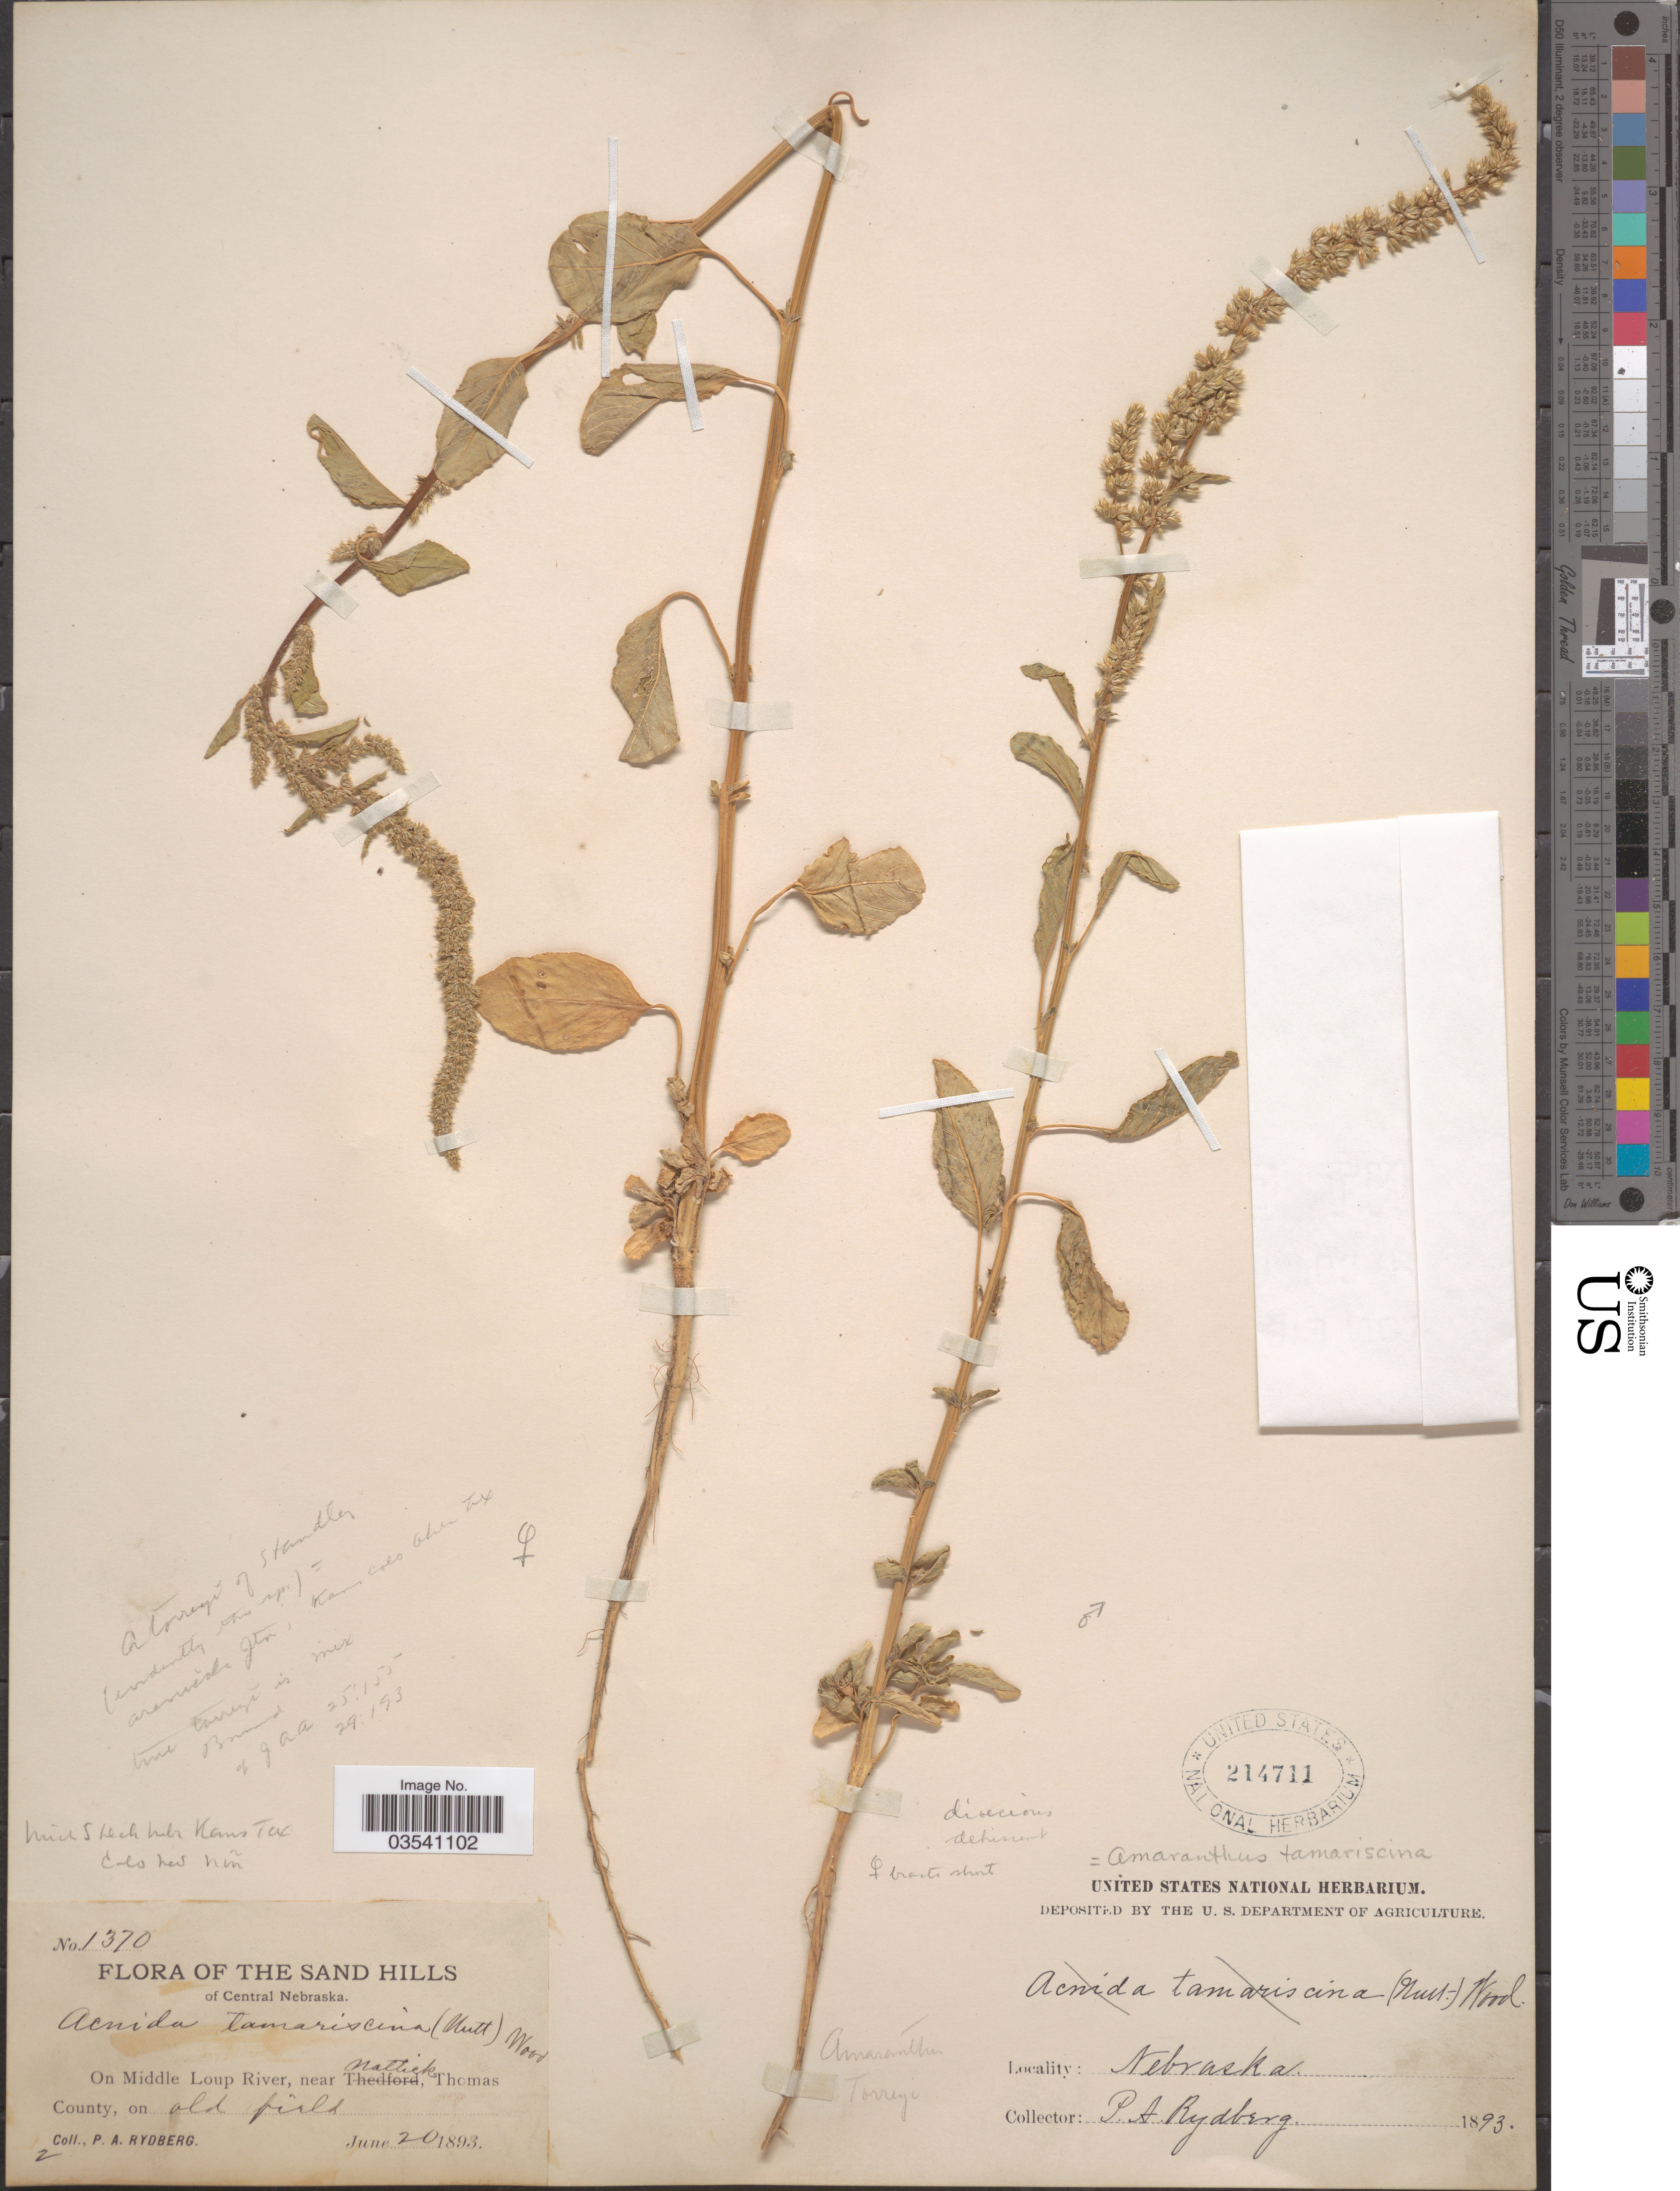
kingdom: Plantae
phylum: Tracheophyta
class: Magnoliopsida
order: Caryophyllales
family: Amaranthaceae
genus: Amaranthus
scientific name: Amaranthus tamariscinus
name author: Nutt.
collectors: P. A. Rydberg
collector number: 1370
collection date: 1893-06-20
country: United States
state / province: Nebraska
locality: The Sand Hills of Central Nebraska. On Middle Loup River, near Nattick, Thomas County, on old field.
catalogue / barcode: US 214711